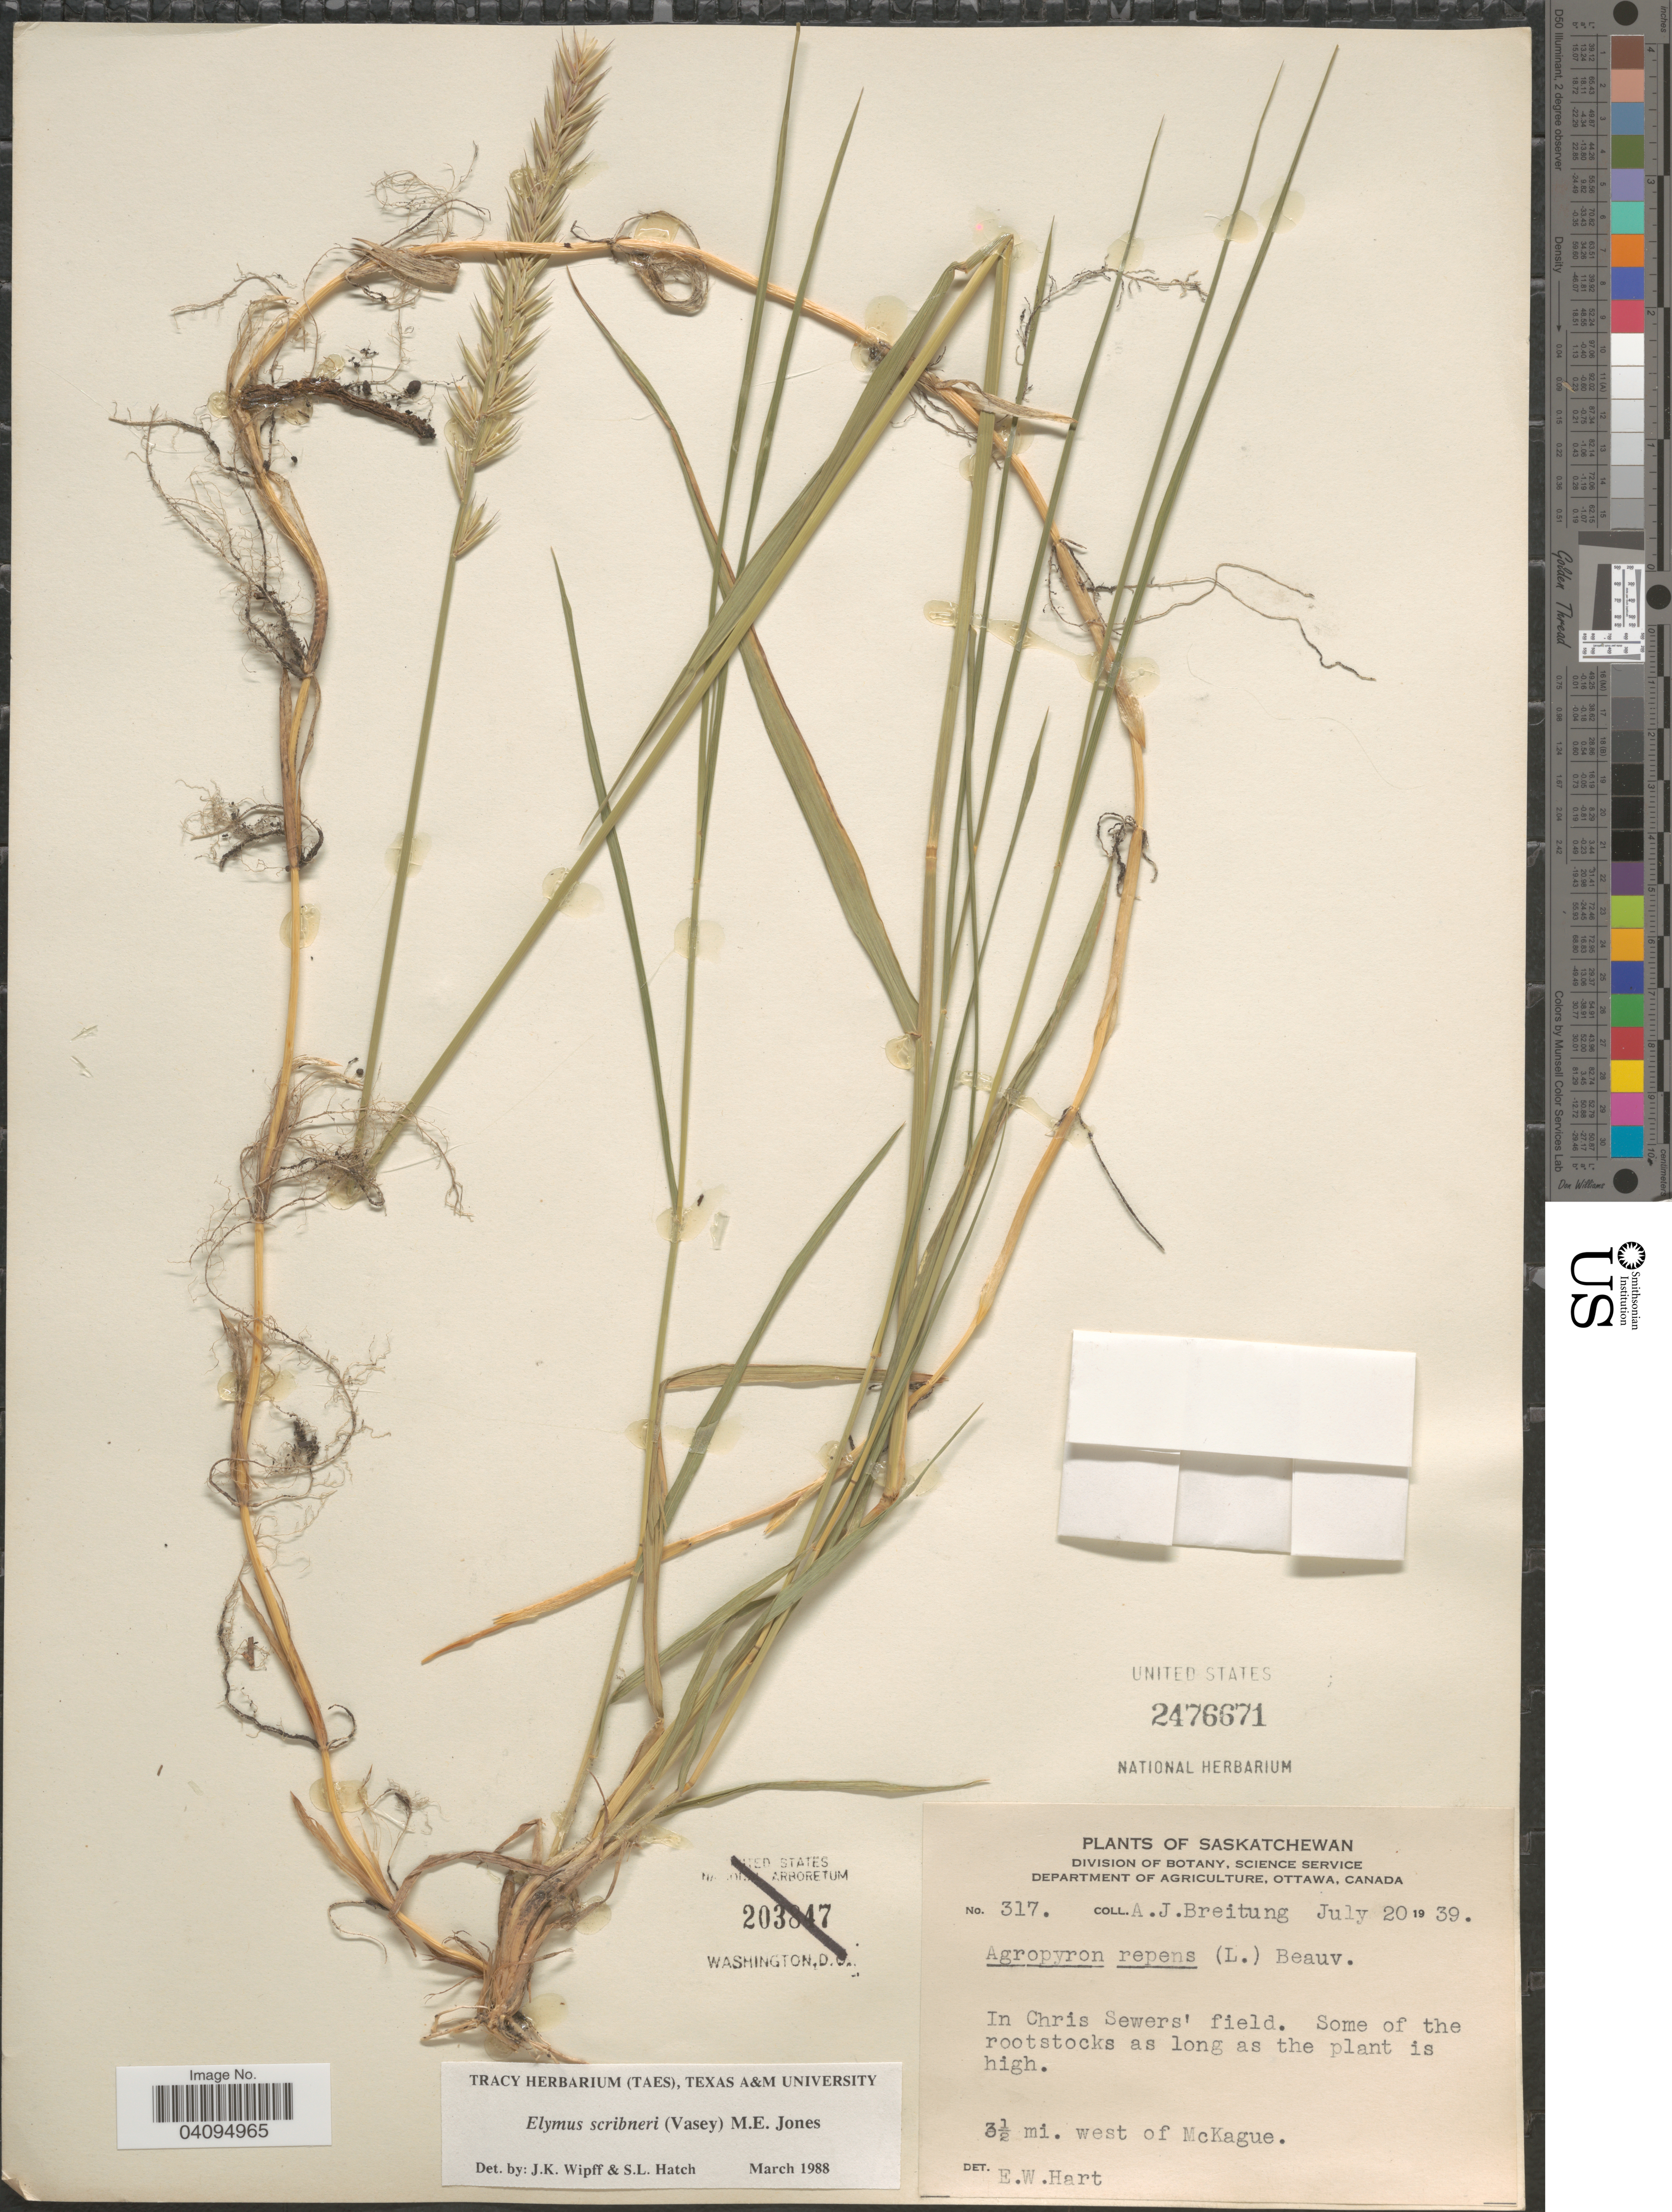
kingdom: Plantae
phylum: Tracheophyta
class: Liliopsida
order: Poales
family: Poaceae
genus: Elymus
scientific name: Elymus scribneri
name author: (Vasey) M.E. Jones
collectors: A. Breitung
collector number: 317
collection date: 1939-07-20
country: Canada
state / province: Saskatchewan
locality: In Chris Sewers' field. 3½ mi. west of McKague.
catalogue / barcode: US 2476671